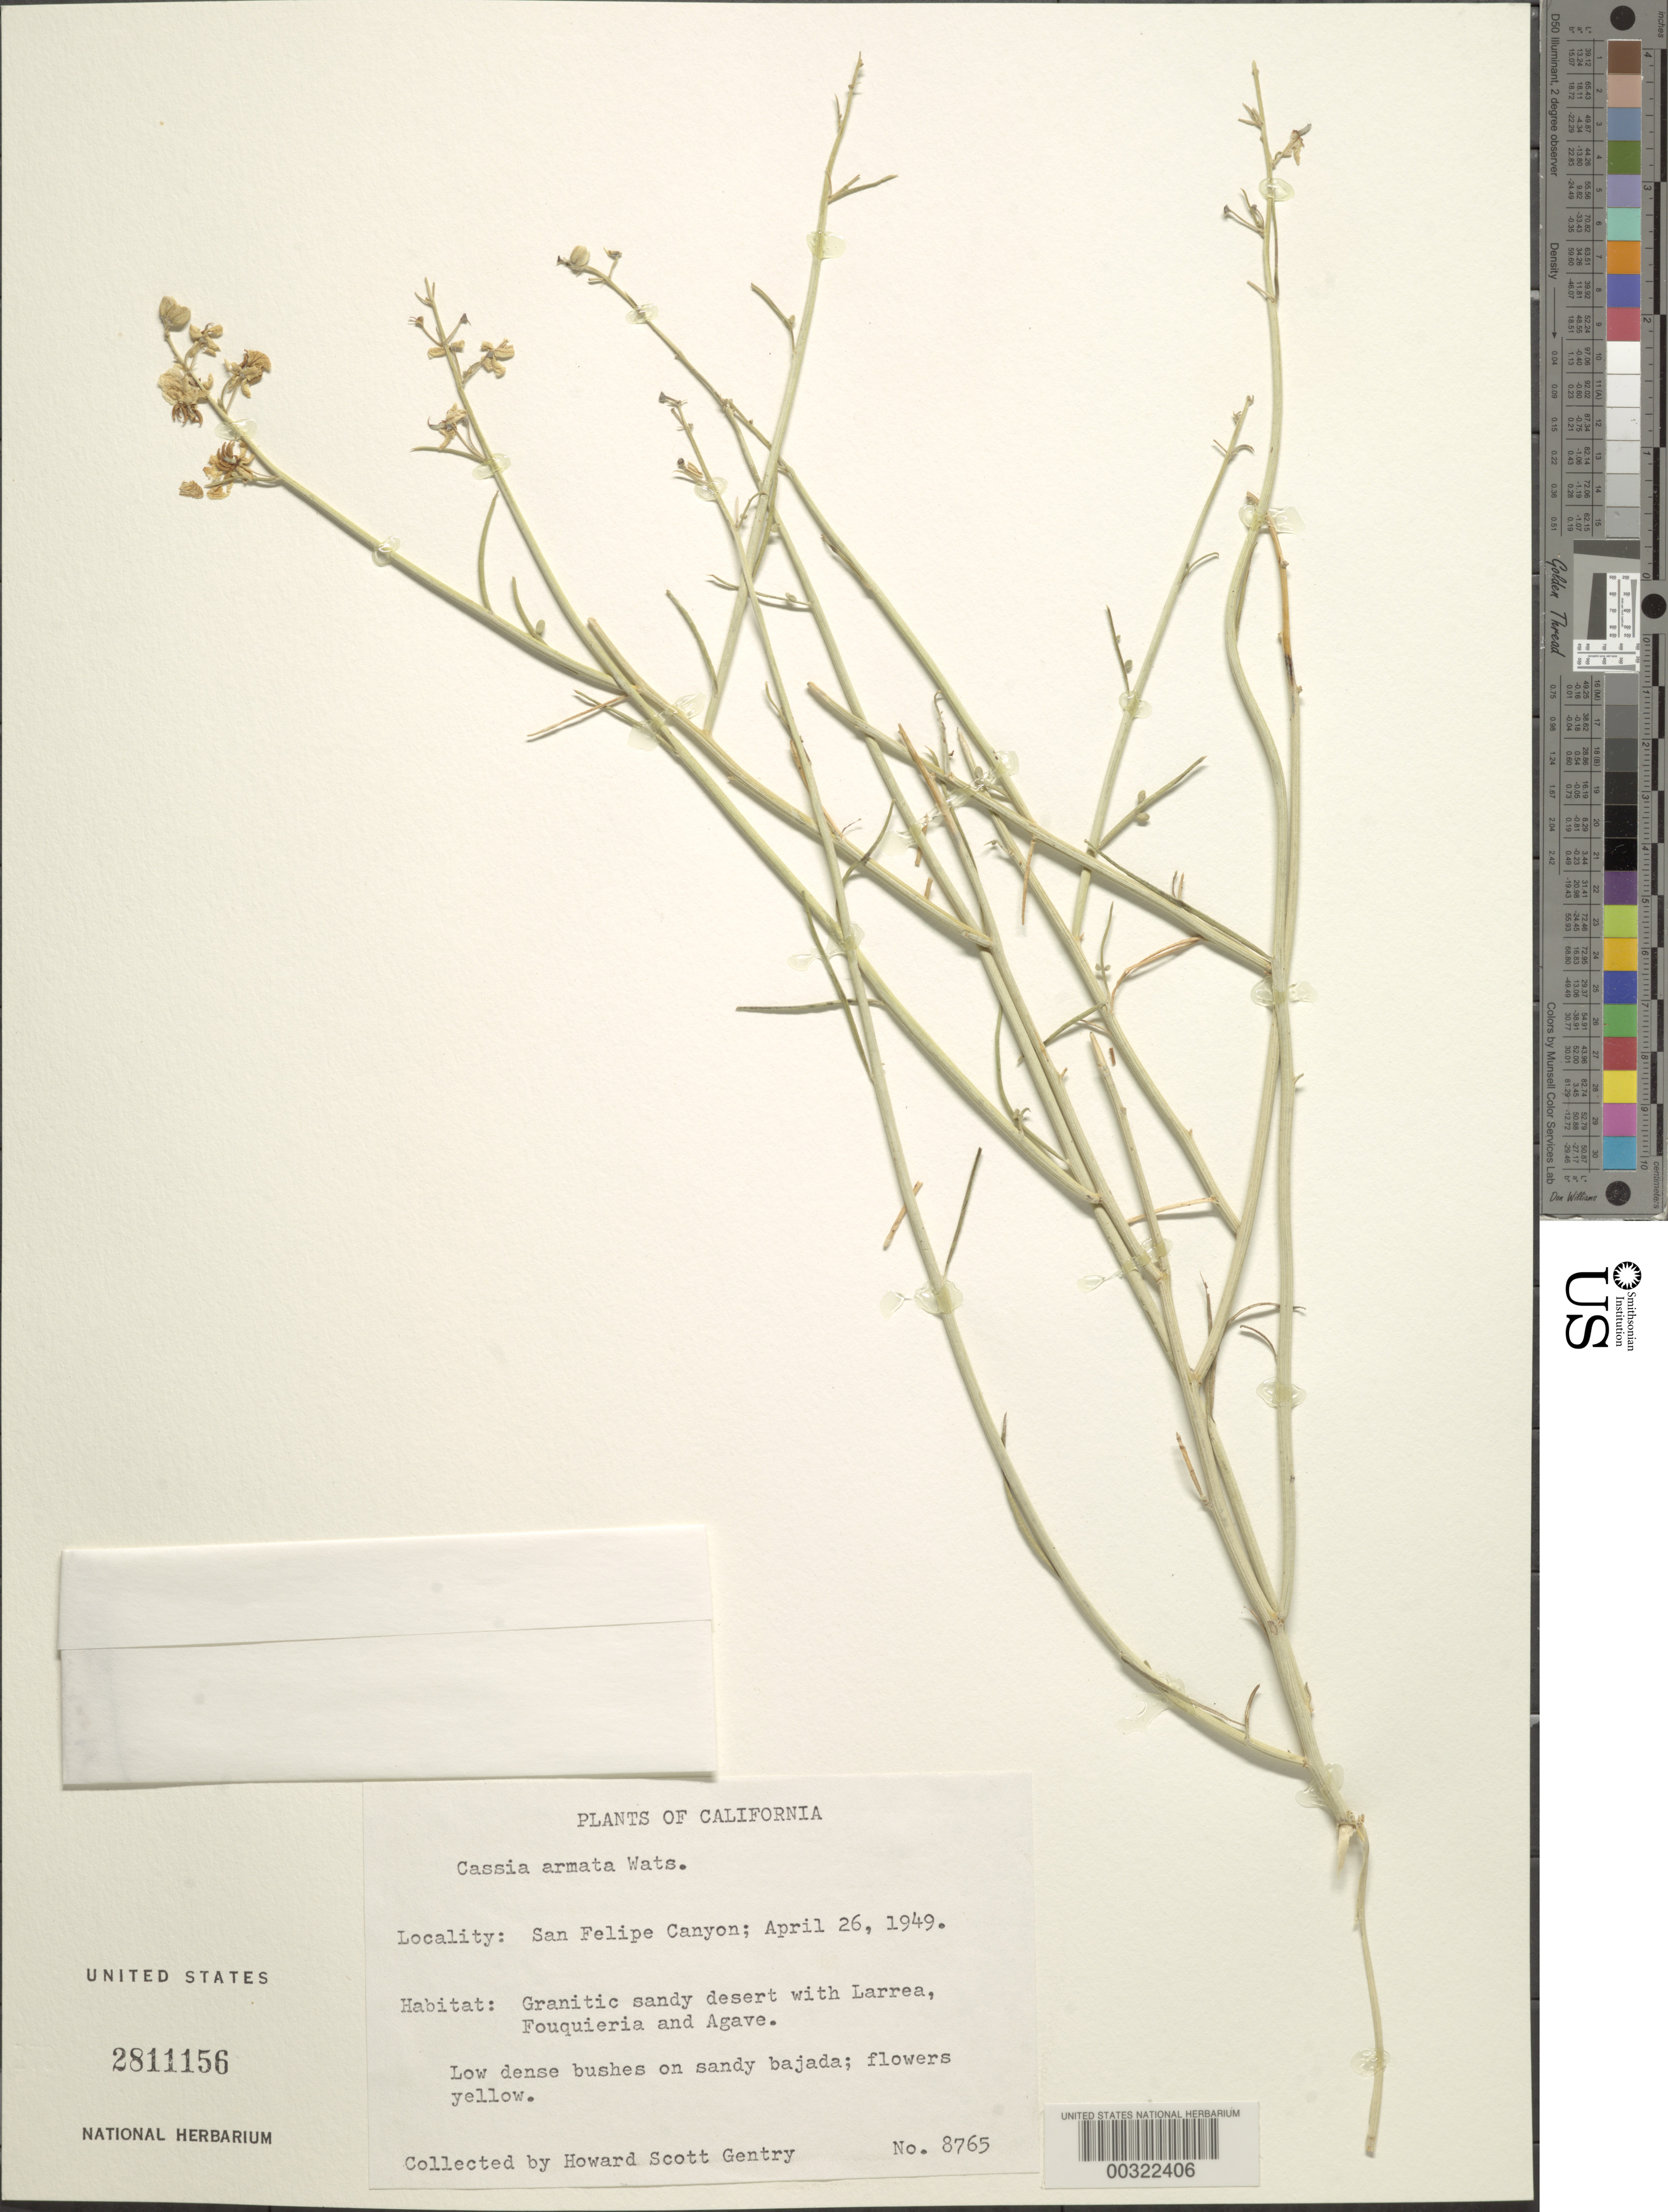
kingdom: Plantae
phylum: Tracheophyta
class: Magnoliopsida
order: Fabales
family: Fabaceae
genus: Senna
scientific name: Senna armata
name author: (S. Watson) H.S. Irwin & Barneby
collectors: H. S. Gentry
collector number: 8765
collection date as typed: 26 Apr 1949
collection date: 1949-04-26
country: Mexico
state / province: Baja California Norte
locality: San Felipe Canyon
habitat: Granitic sandy desert; on sandy bajada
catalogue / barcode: US 2811156